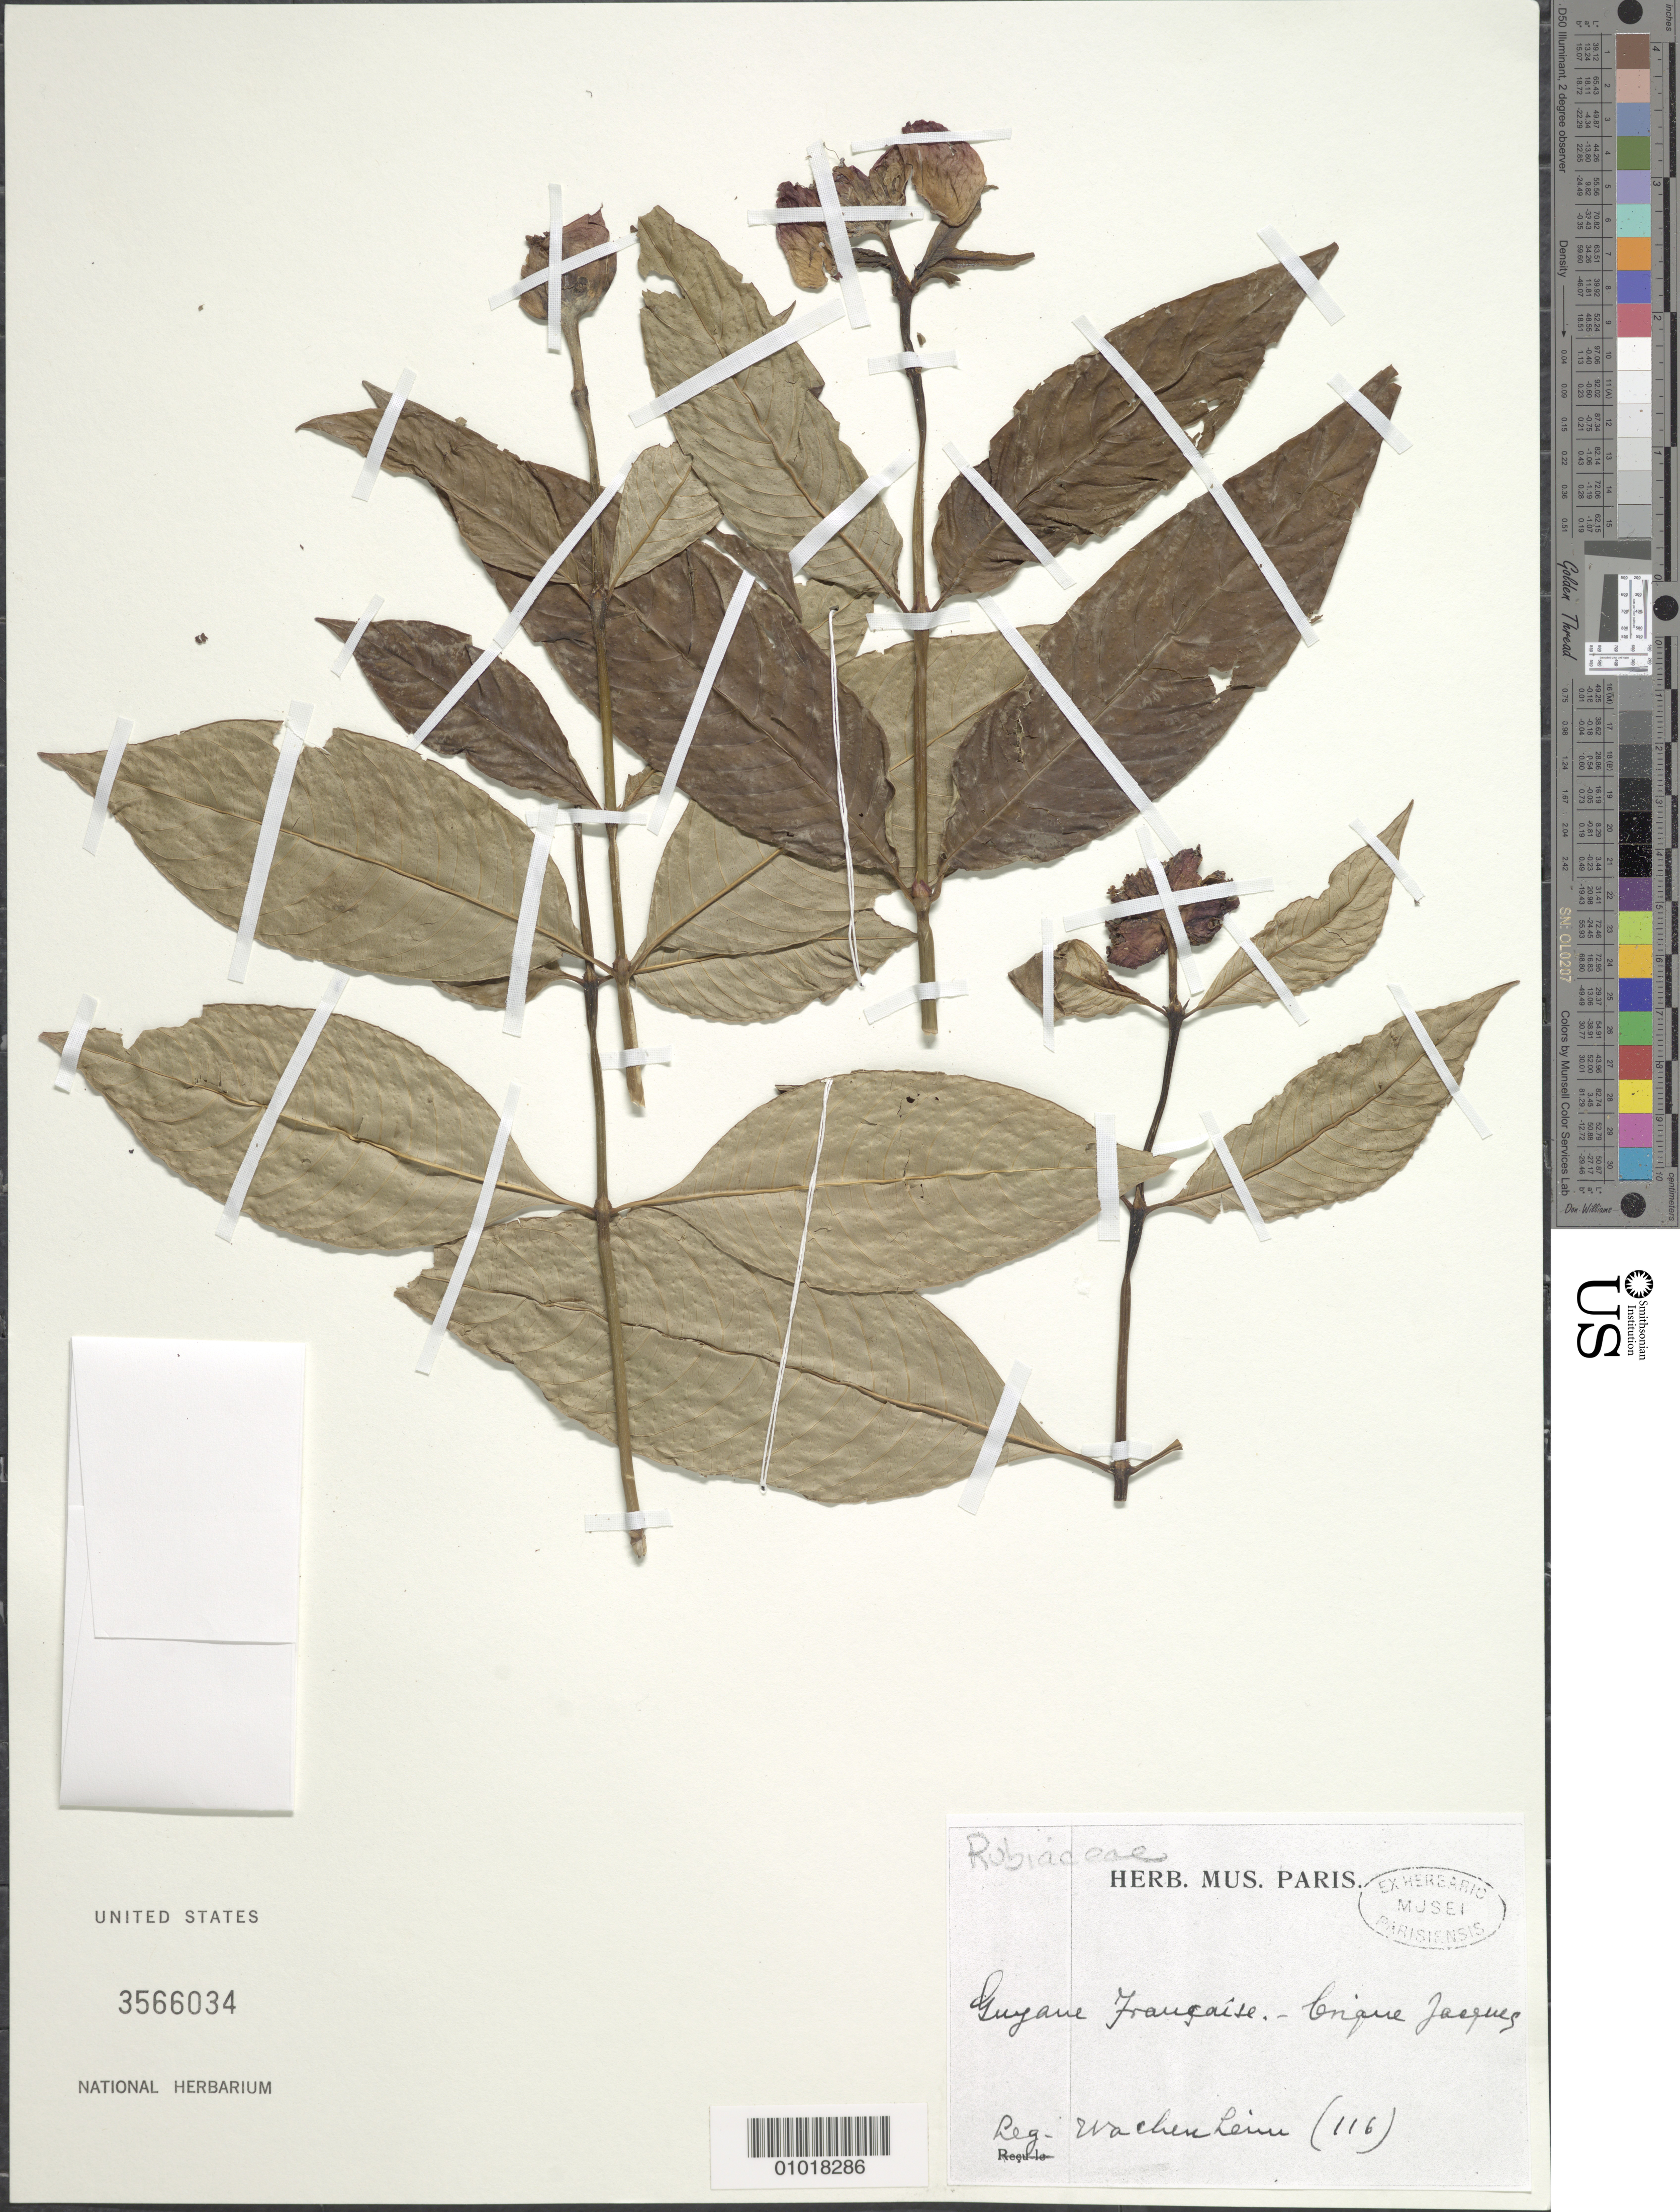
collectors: G. Wachenheim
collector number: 116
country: French Guiana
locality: Crique Jacques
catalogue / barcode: US 3566034